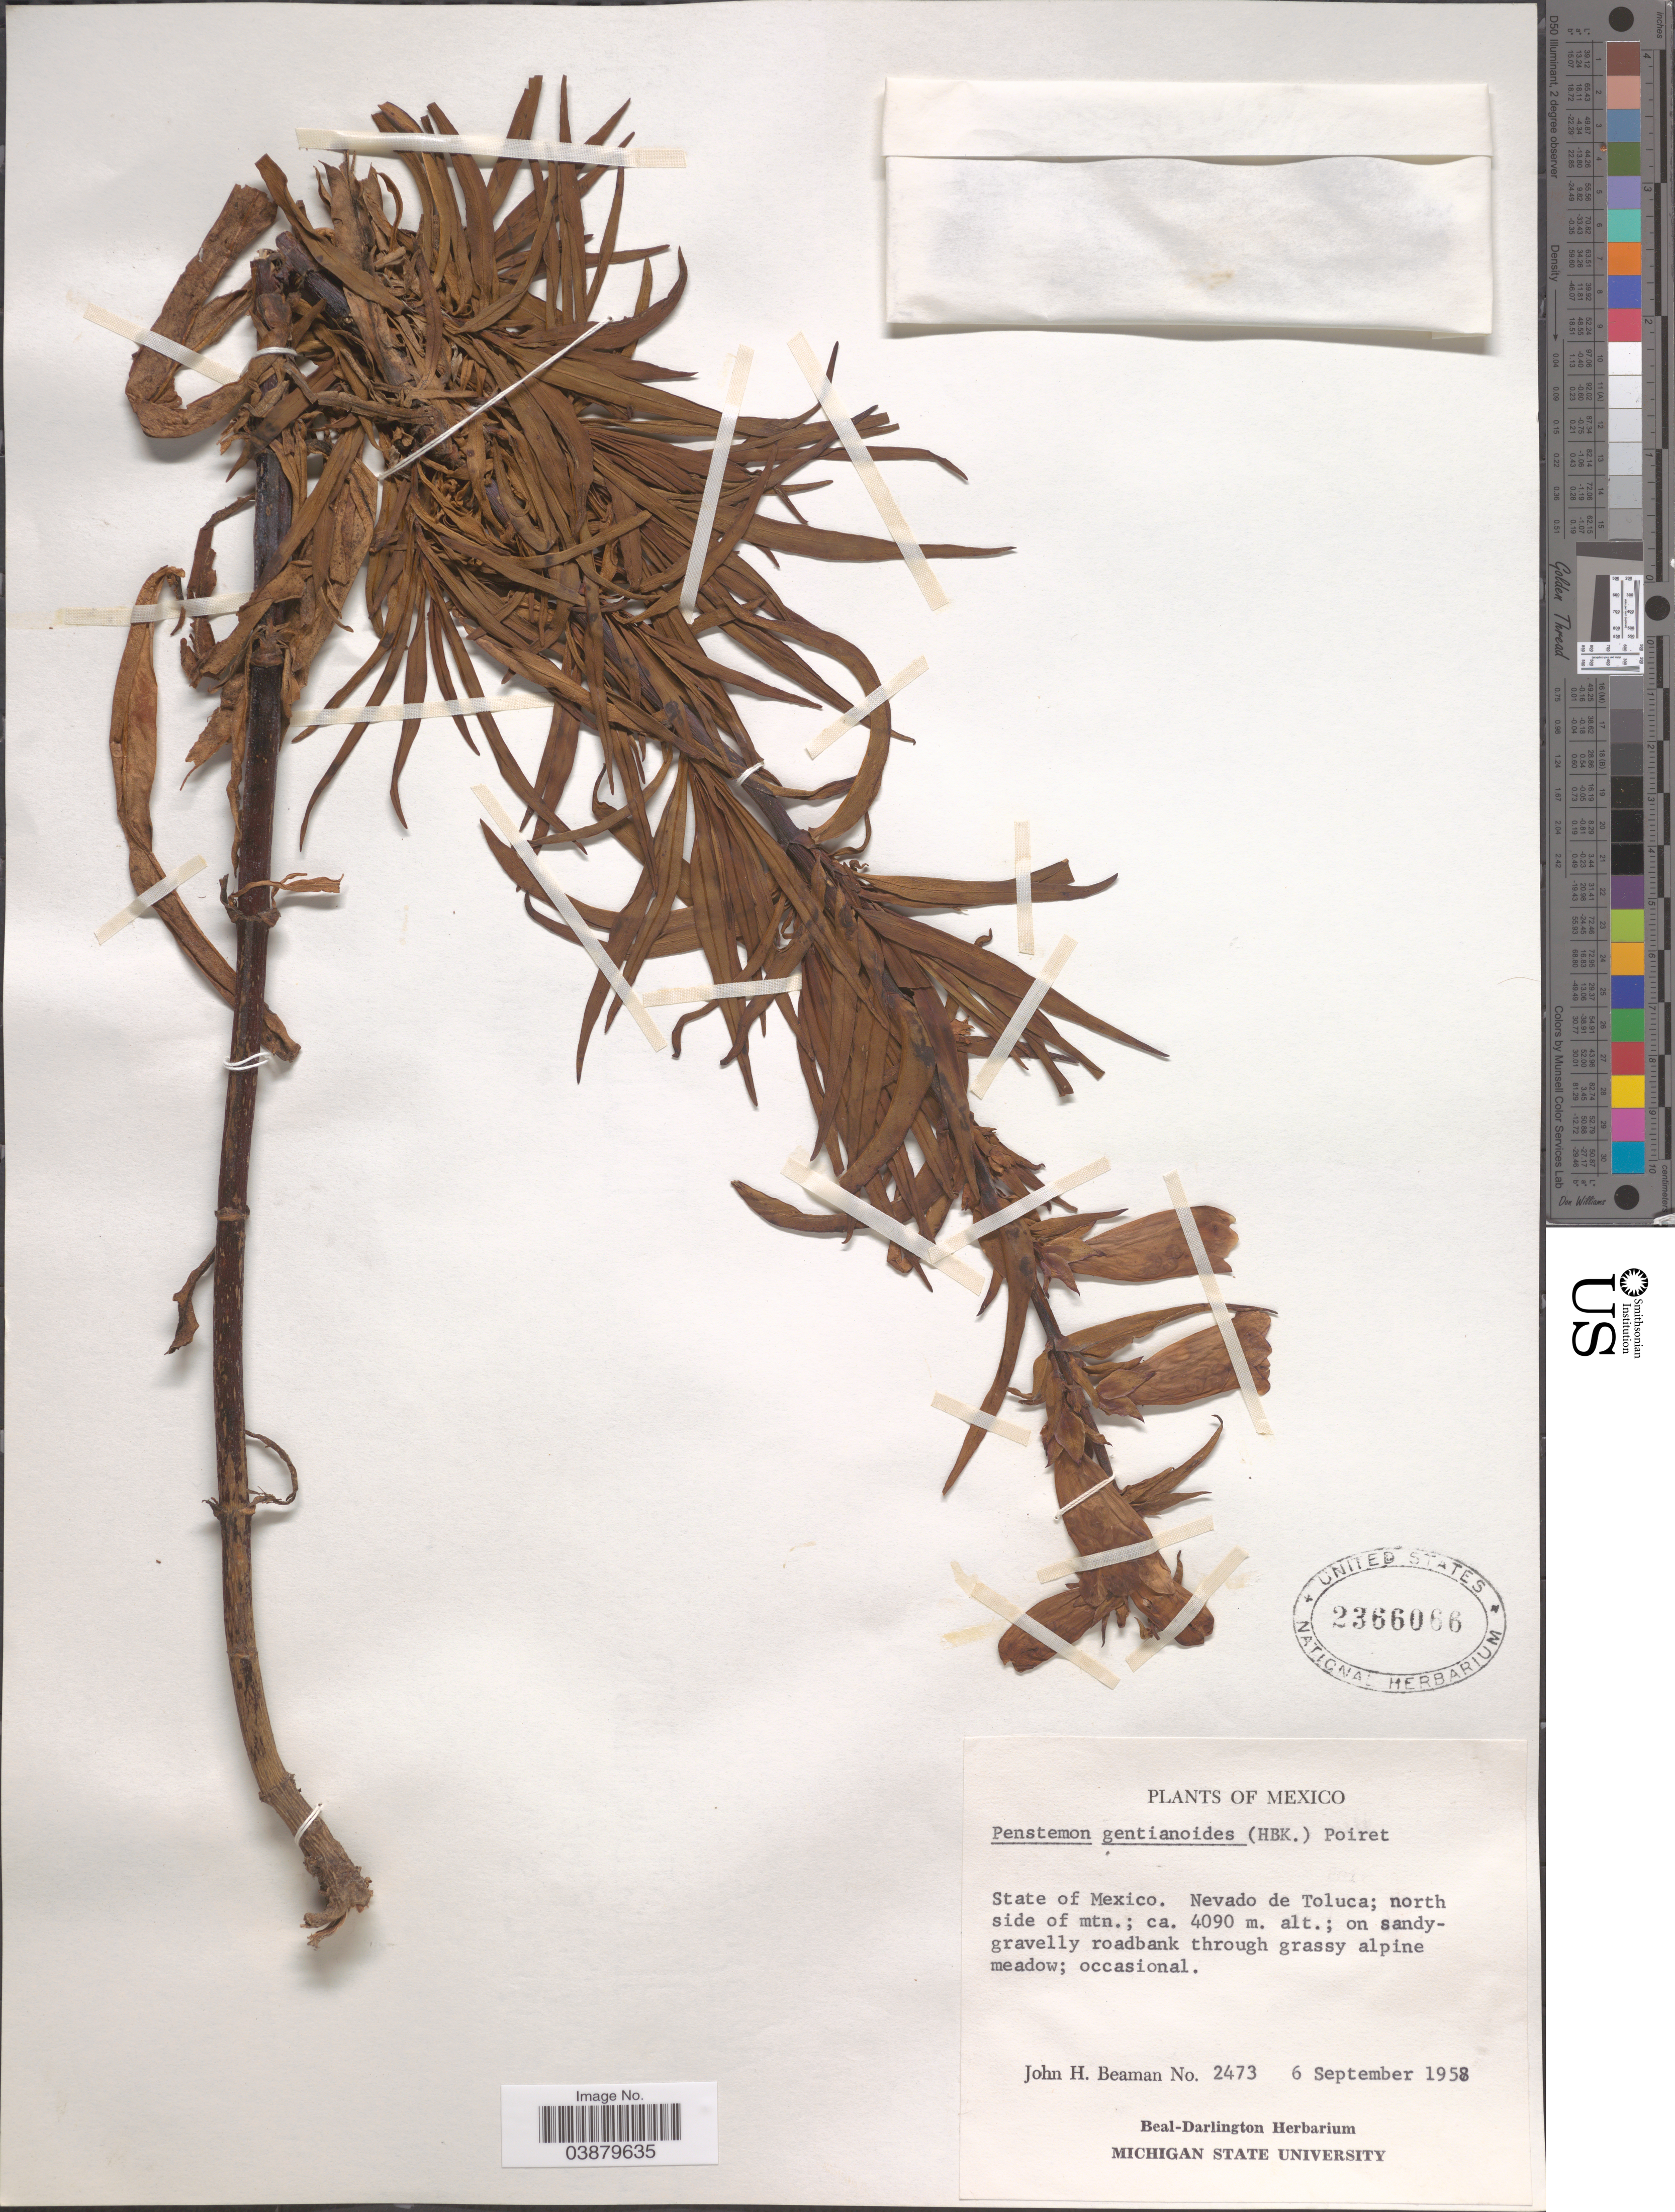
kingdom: Plantae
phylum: Tracheophyta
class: Magnoliopsida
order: Lamiales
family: Plantaginaceae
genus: Penstemon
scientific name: Penstemon gentianoides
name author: (Kunth) Poir.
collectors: J. H. Beaman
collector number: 2473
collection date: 1958-09-06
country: Mexico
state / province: México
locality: Nevado de Toluca; north side of mtn.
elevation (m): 4090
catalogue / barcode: US 2366066